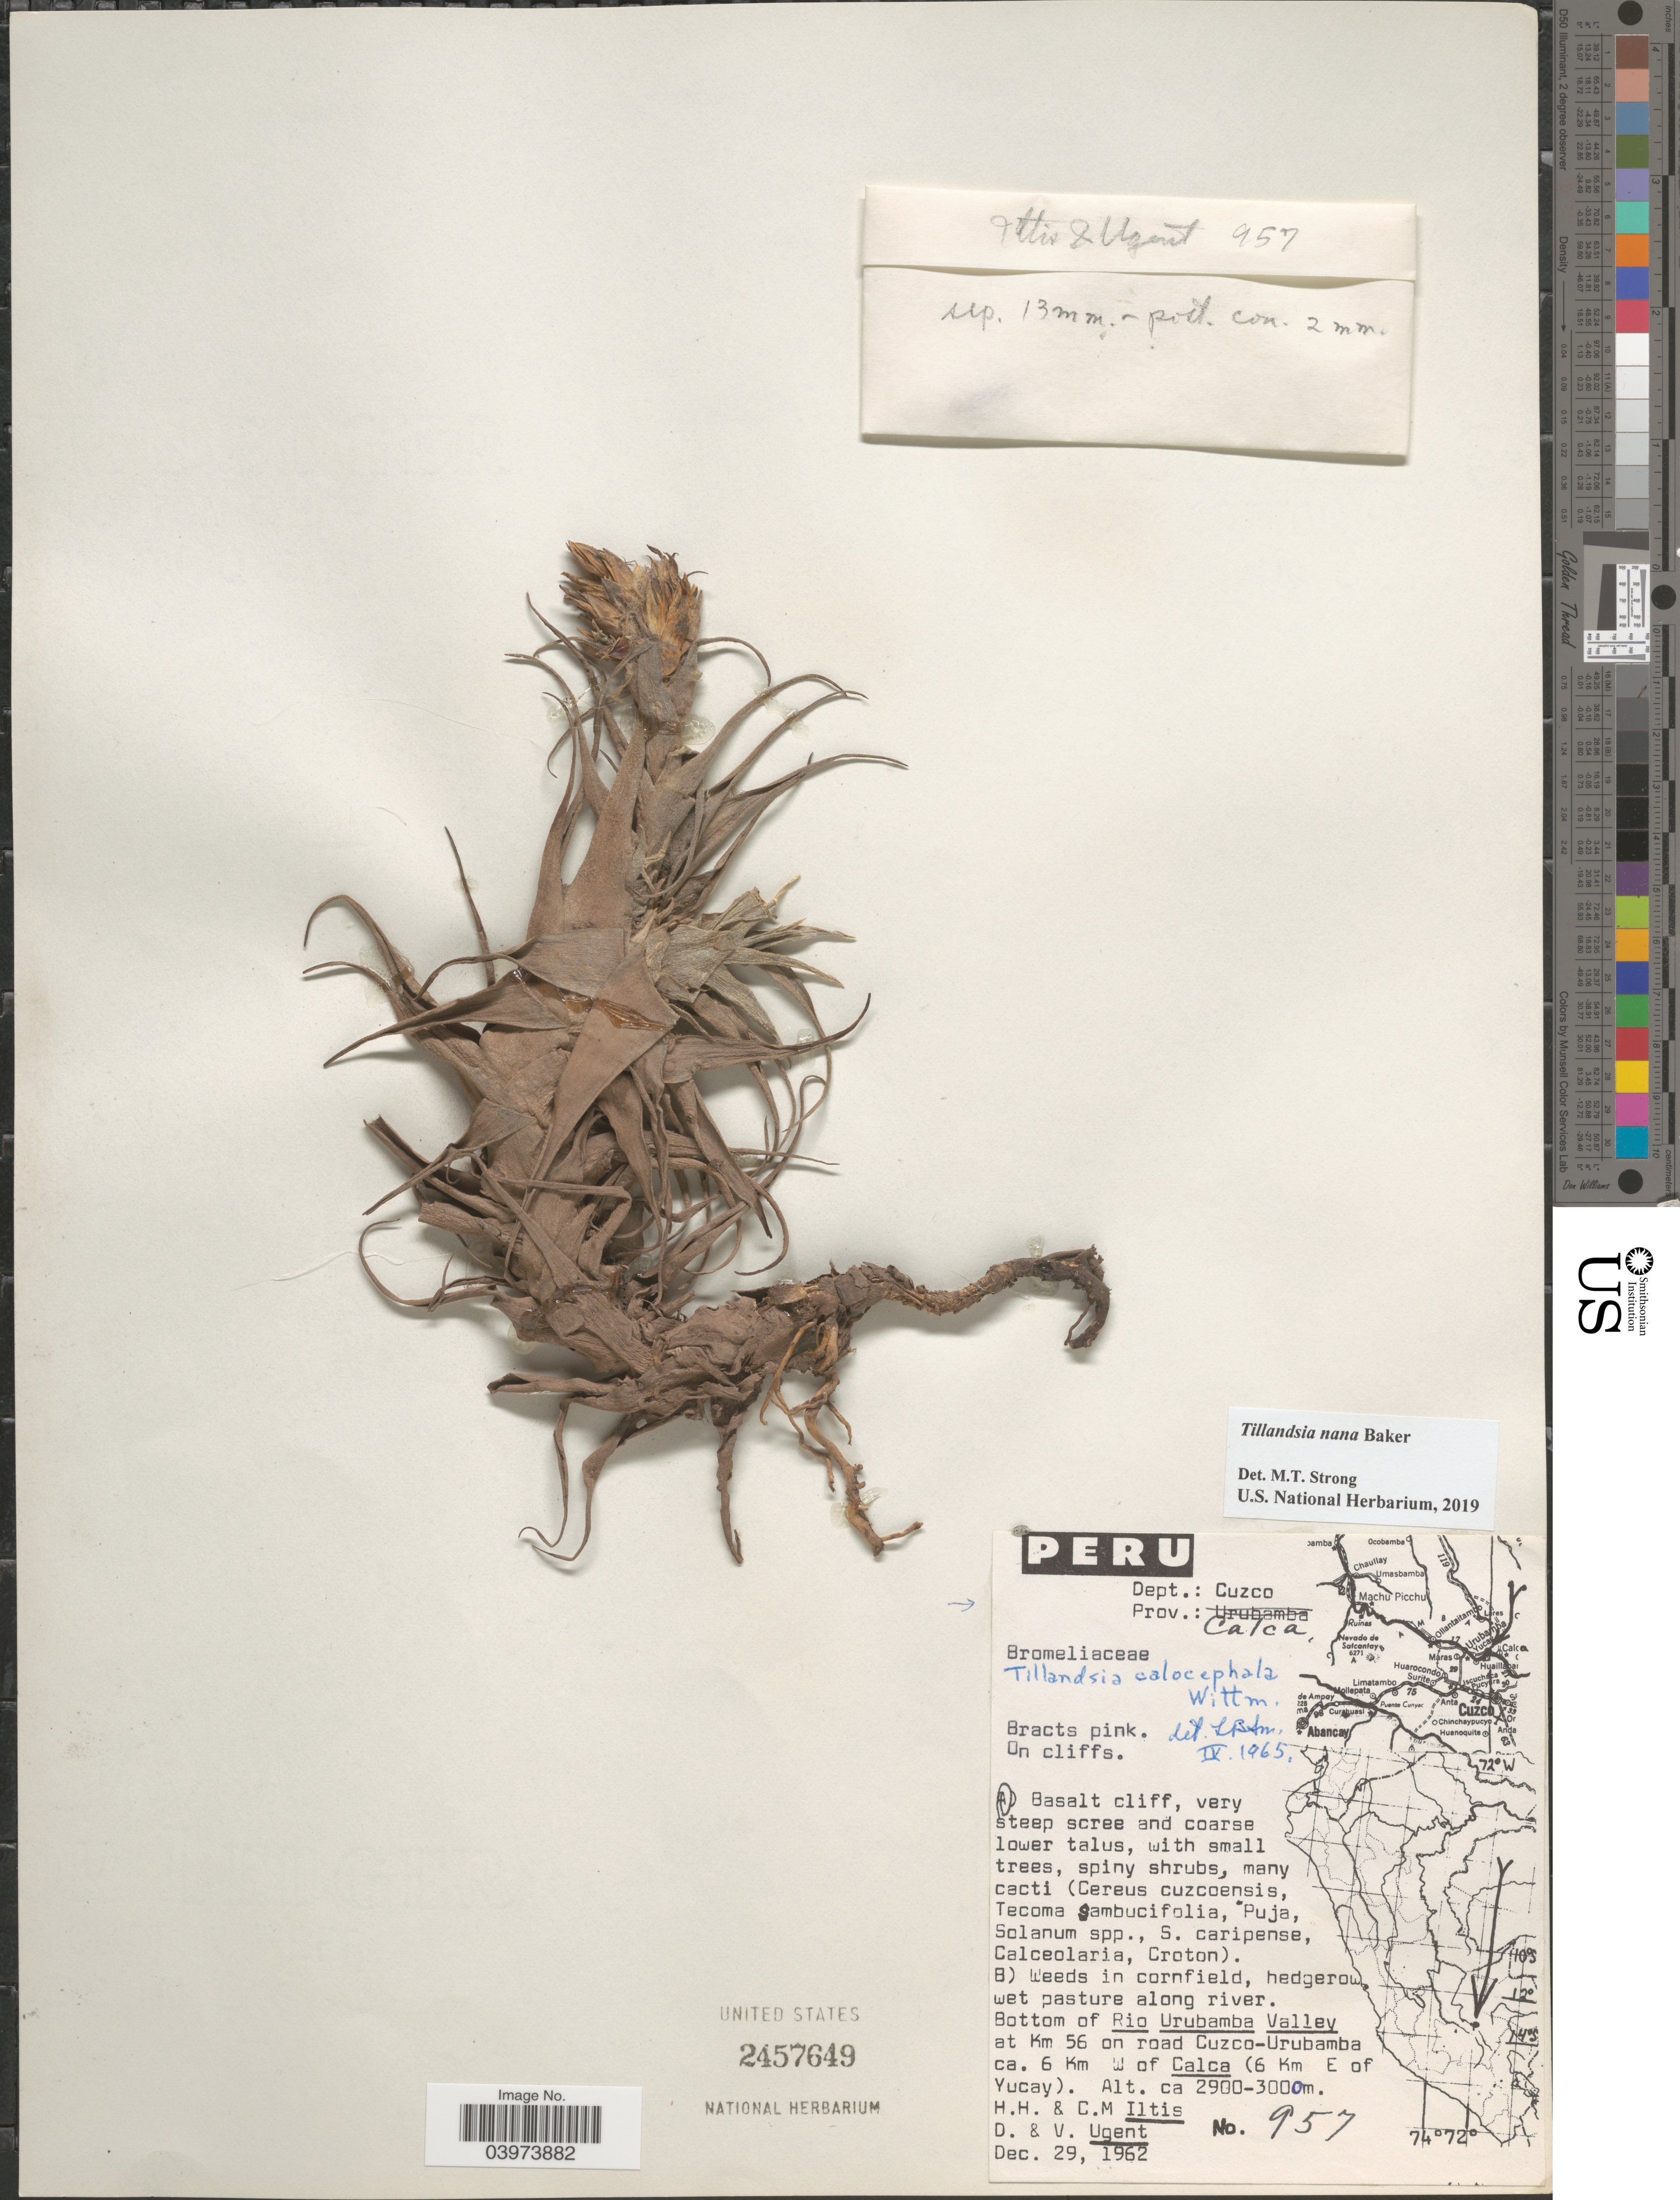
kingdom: Plantae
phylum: Tracheophyta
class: Liliopsida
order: Poales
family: Bromeliaceae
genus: Tillandsia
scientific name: Tillandsia nana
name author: Baker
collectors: H. H. Iltis, C. M Iltis, D. Ugent & V. Ugent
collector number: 957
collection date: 1962-12-29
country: Peru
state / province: Cusco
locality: Dept.: Cuzco. Prov.: Calca. Bottom of Rio Urubamba Valley at Km 56 on road Cuzco-Urubamba ca. 6 Km W of Calca (6 Km E of Yucay).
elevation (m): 2900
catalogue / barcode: US 2457649